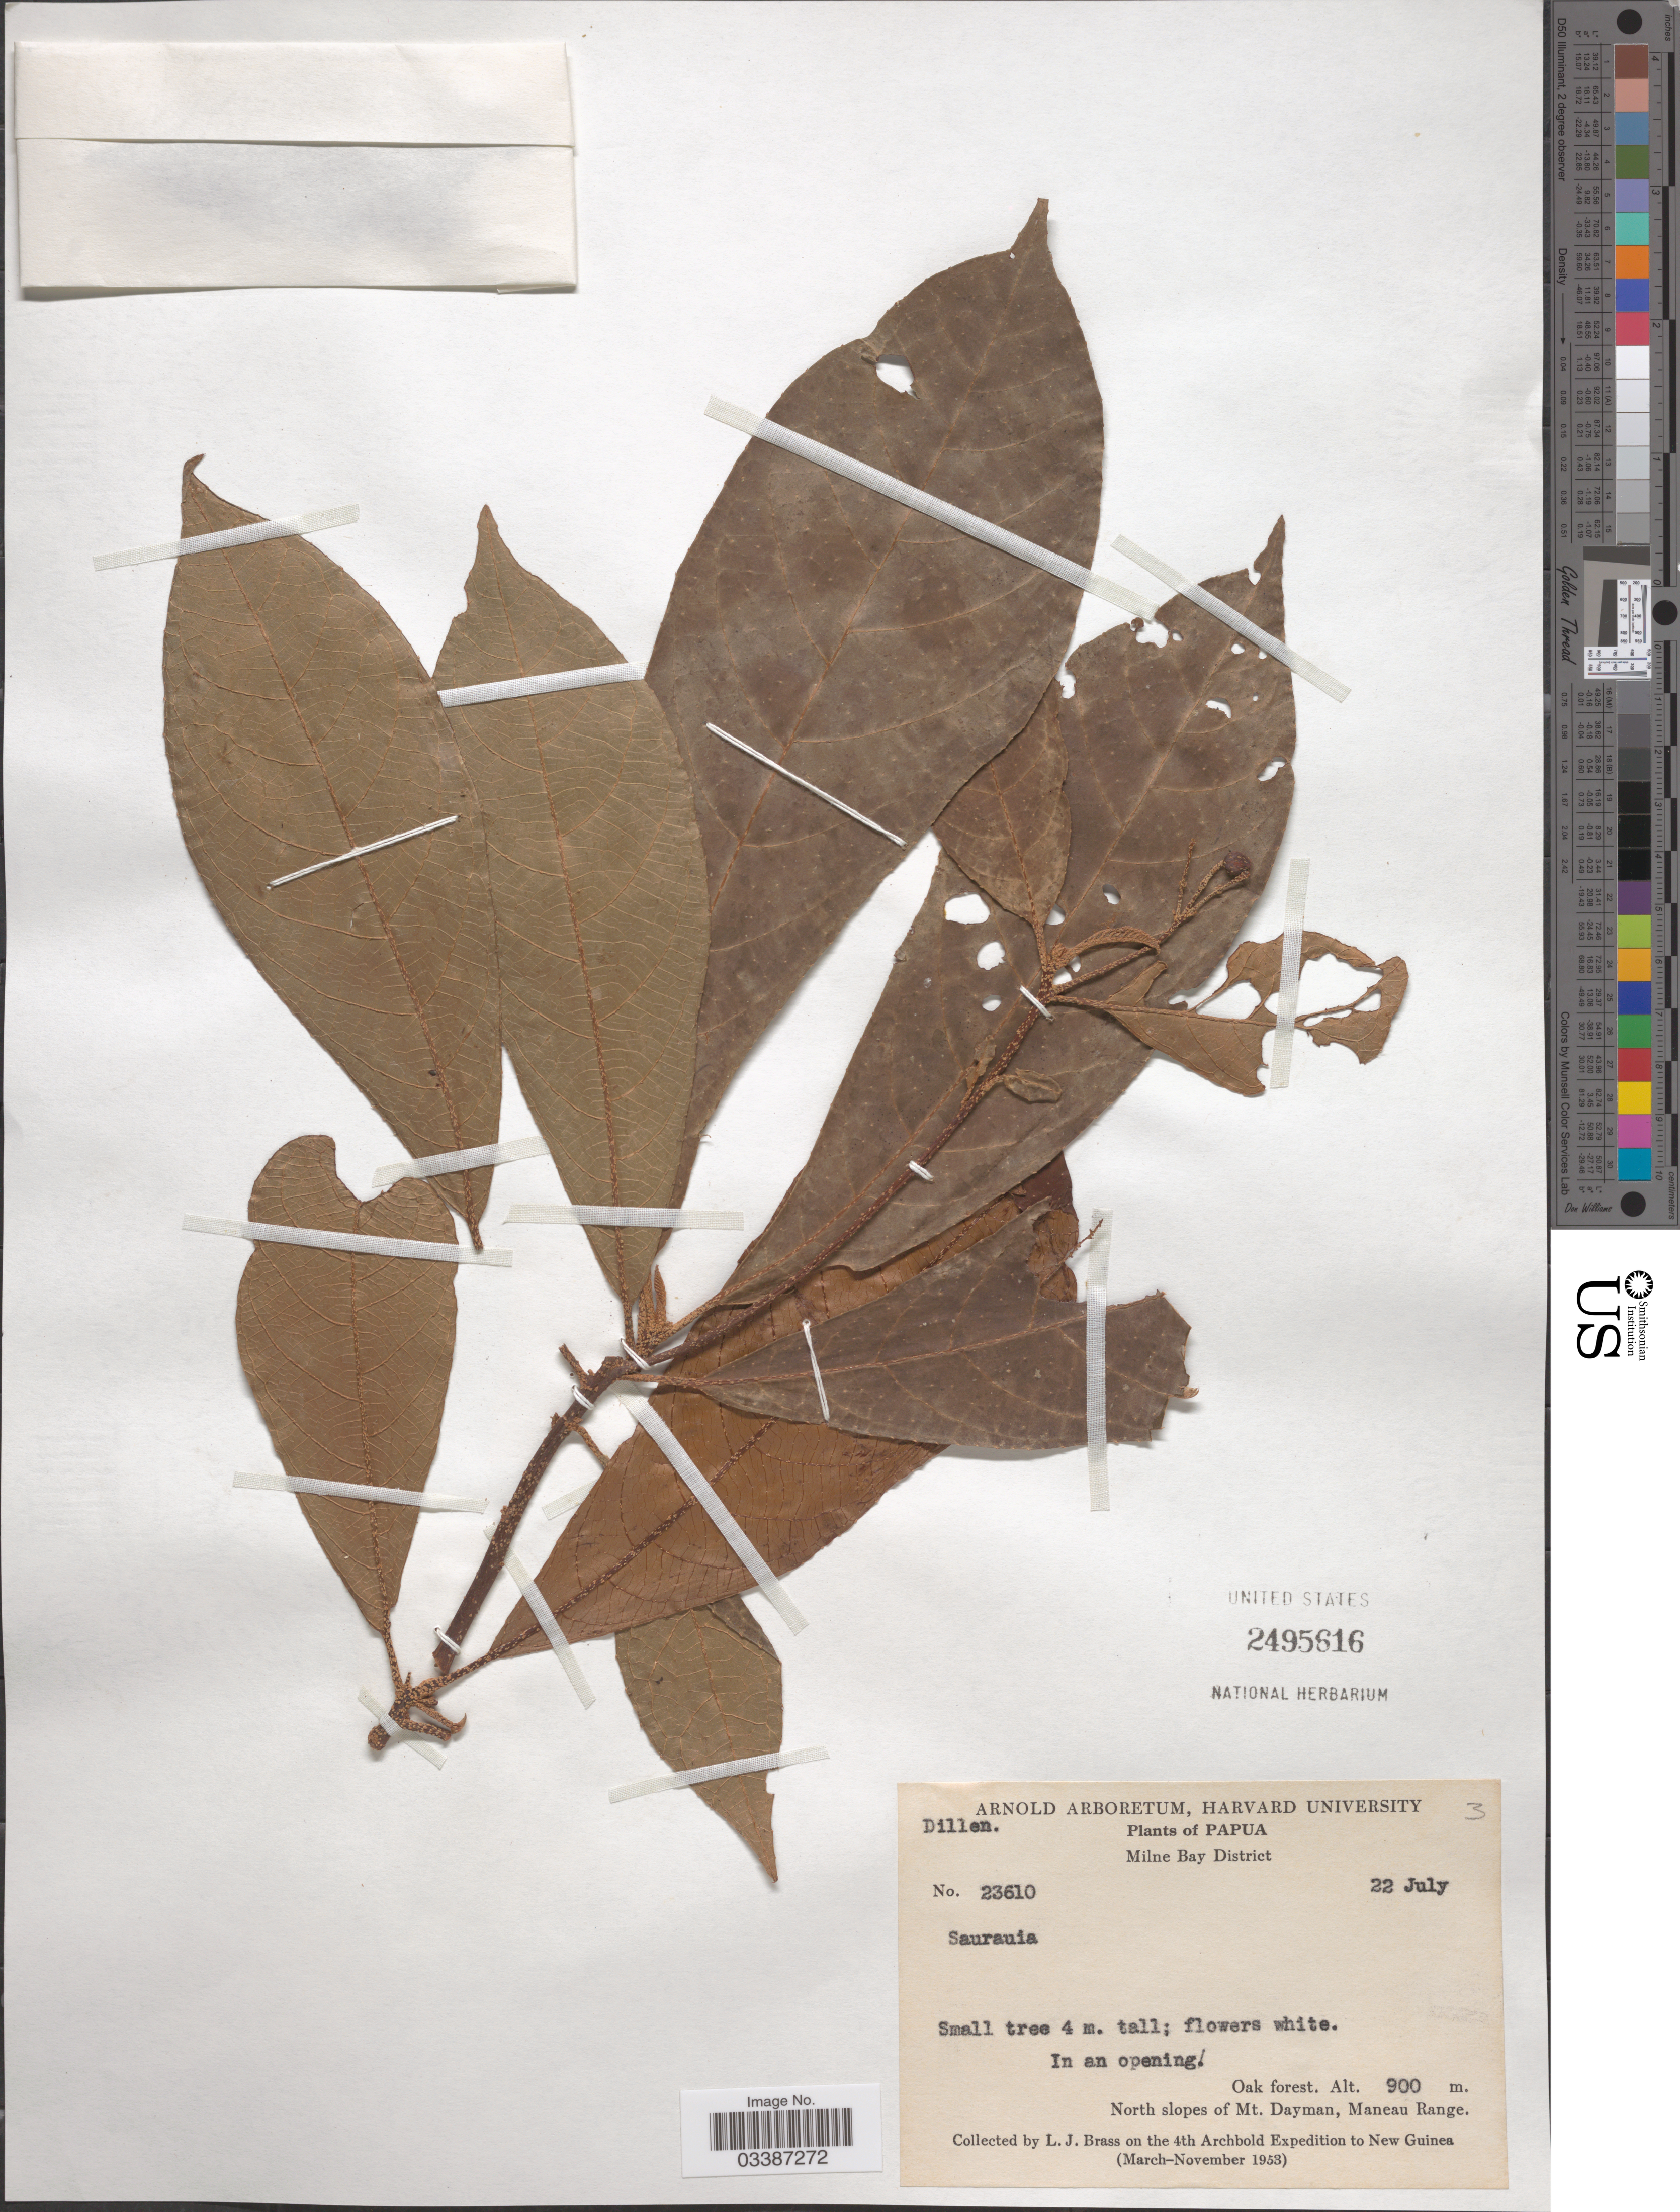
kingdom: Plantae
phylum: Tracheophyta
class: Magnoliopsida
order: Ericales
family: Actinidiaceae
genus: Saurauia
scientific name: Saurauia sp.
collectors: L. J. Brass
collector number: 23610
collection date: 1953-07-22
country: Papua New Guinea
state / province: Milne Bay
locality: Papua. Milne Bay District. In an opening. Oak forest. North slopes of Mt. Dayman, Maneau Range.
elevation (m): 900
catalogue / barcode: US 2495616